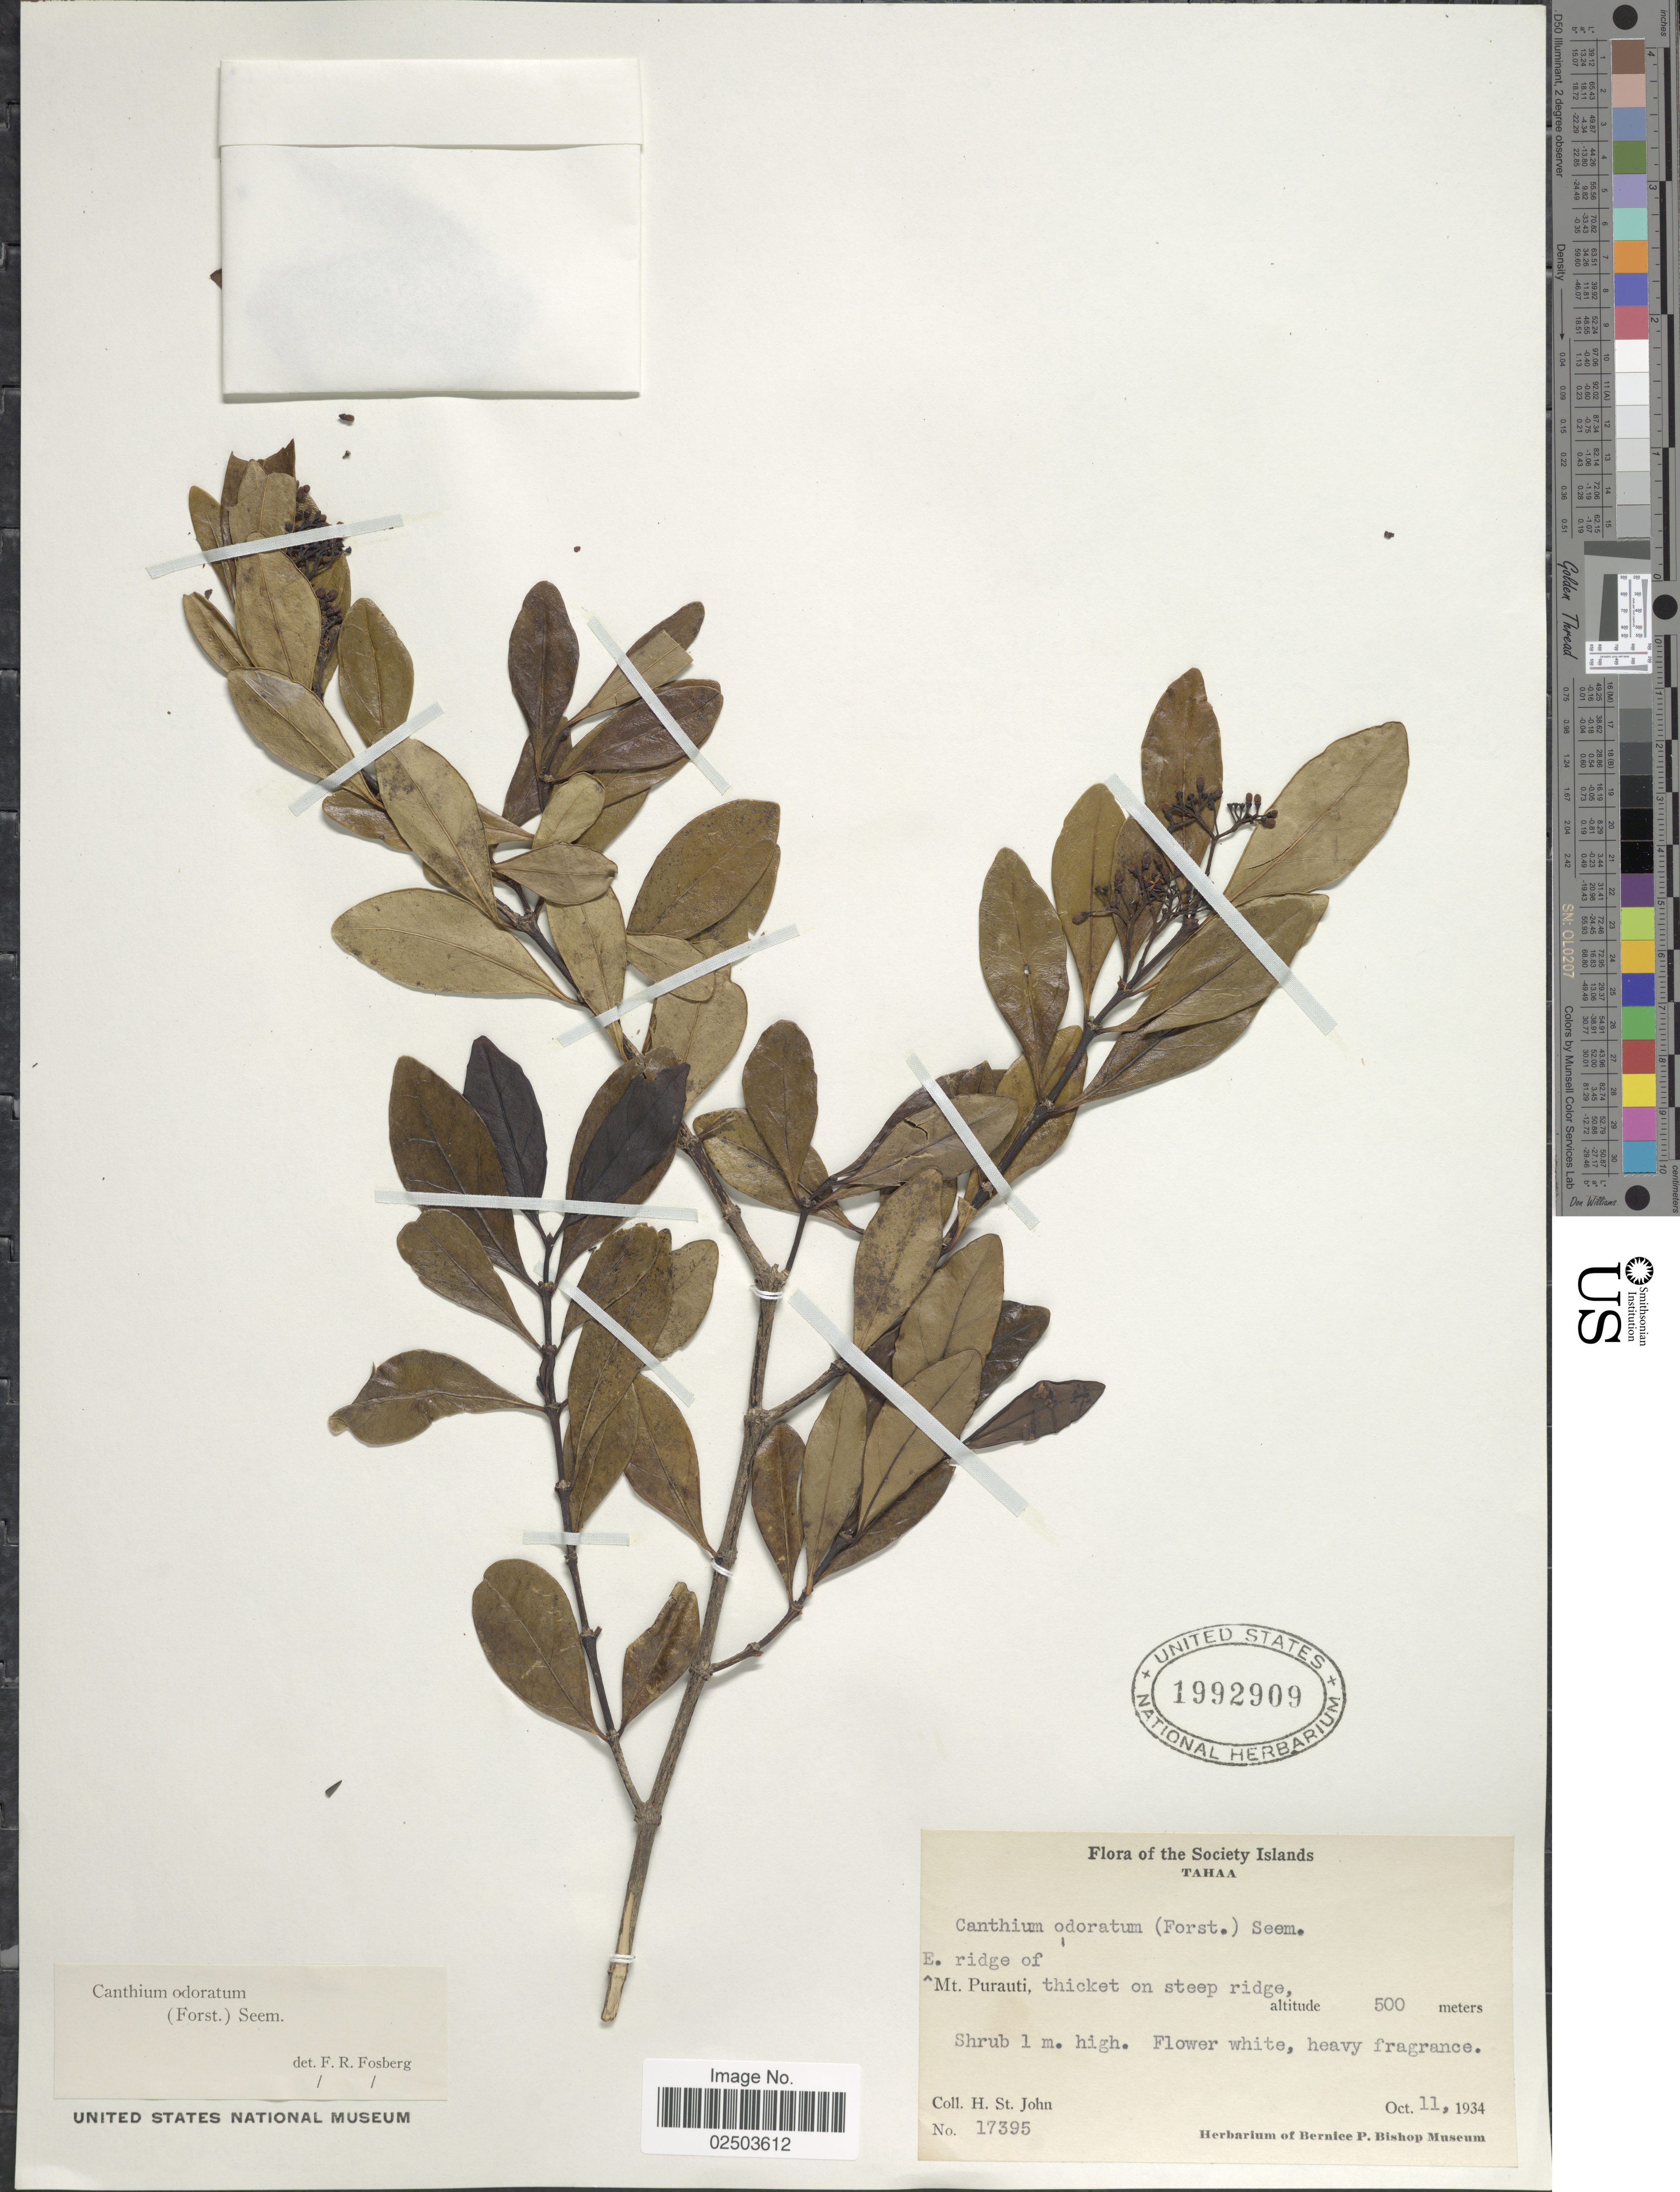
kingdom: Plantae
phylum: Tracheophyta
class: Magnoliopsida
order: Gentianales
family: Rubiaceae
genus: Canthium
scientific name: Canthium odoratum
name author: Seem.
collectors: H. St. John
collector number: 17395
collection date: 1934-10-11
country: French Polynesia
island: Tahaa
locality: Society Islands, Tahaa. E. ridge of Mt. Purauti, thicket on steep ridge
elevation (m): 500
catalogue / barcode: US 1992909